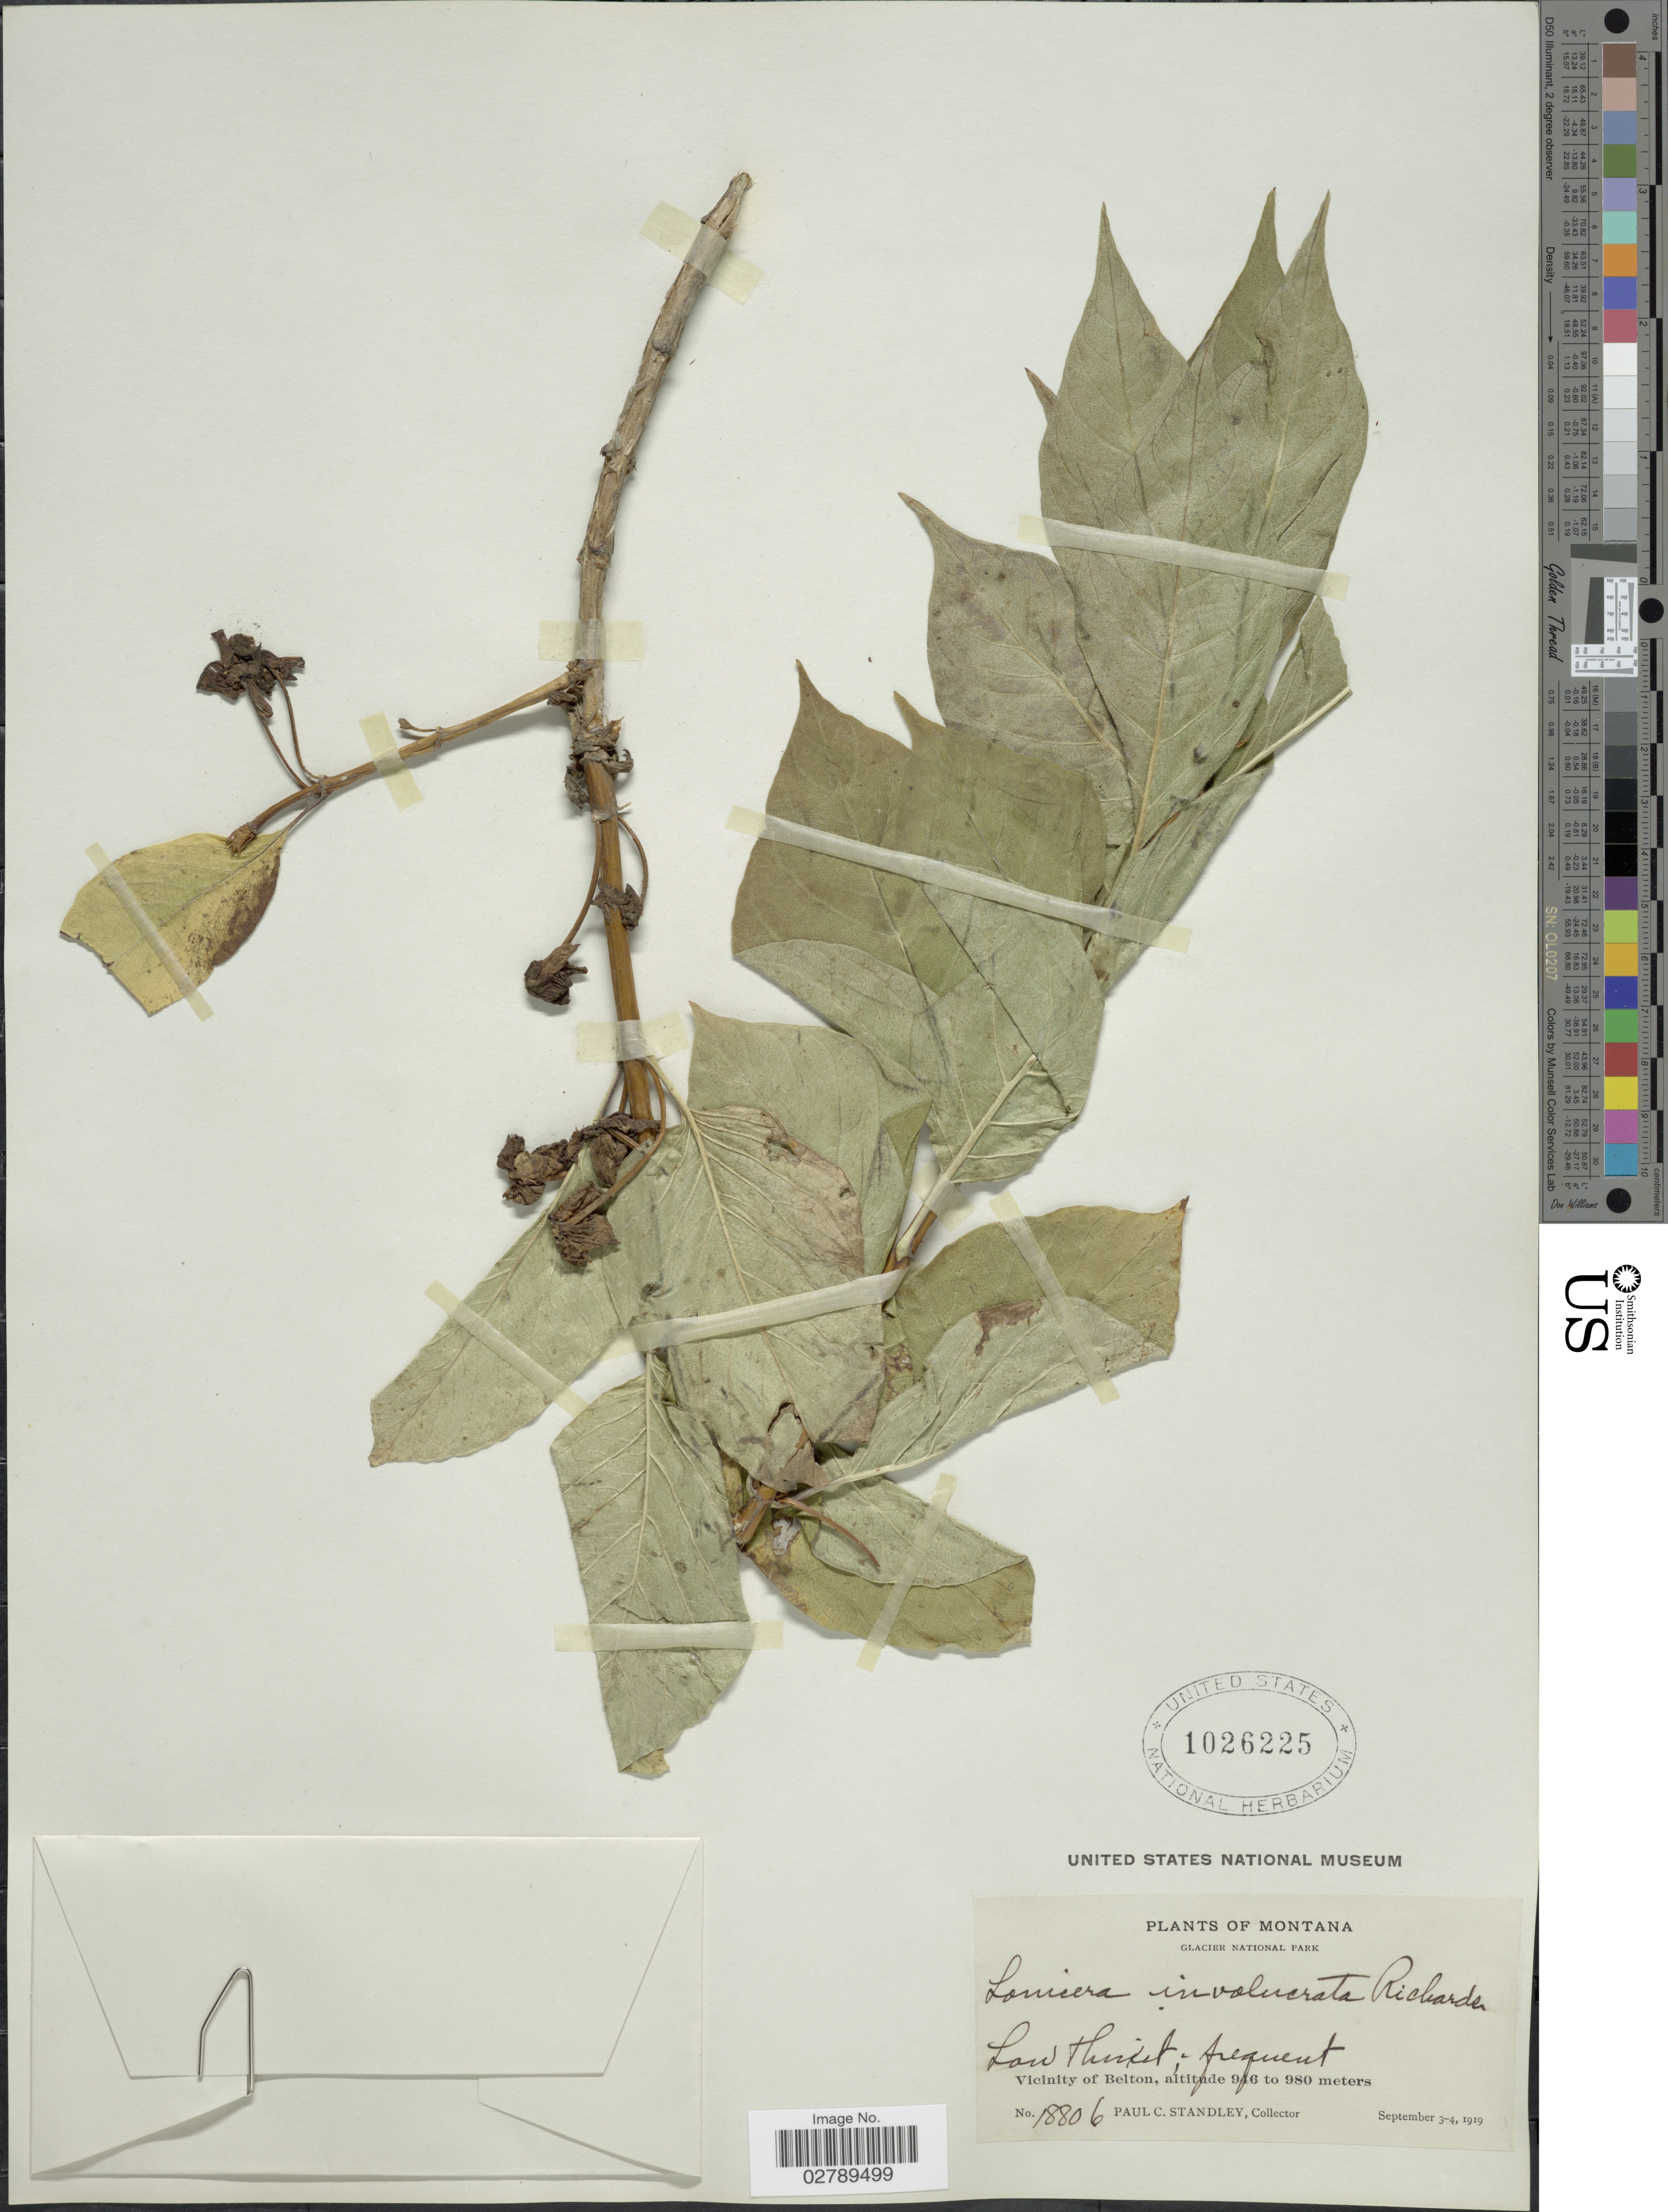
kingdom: Plantae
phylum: Tracheophyta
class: Magnoliopsida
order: Dipsacales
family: Caprifoliaceae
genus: Lonicera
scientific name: Lonicera involucrata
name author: (Richardson) Banks ex Spreng.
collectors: P. C. Standley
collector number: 18806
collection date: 1919-09-03/1919-09-04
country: United States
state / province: Montana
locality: Glacier National Park. Vicinity of Belton.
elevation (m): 946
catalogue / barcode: US 1026225